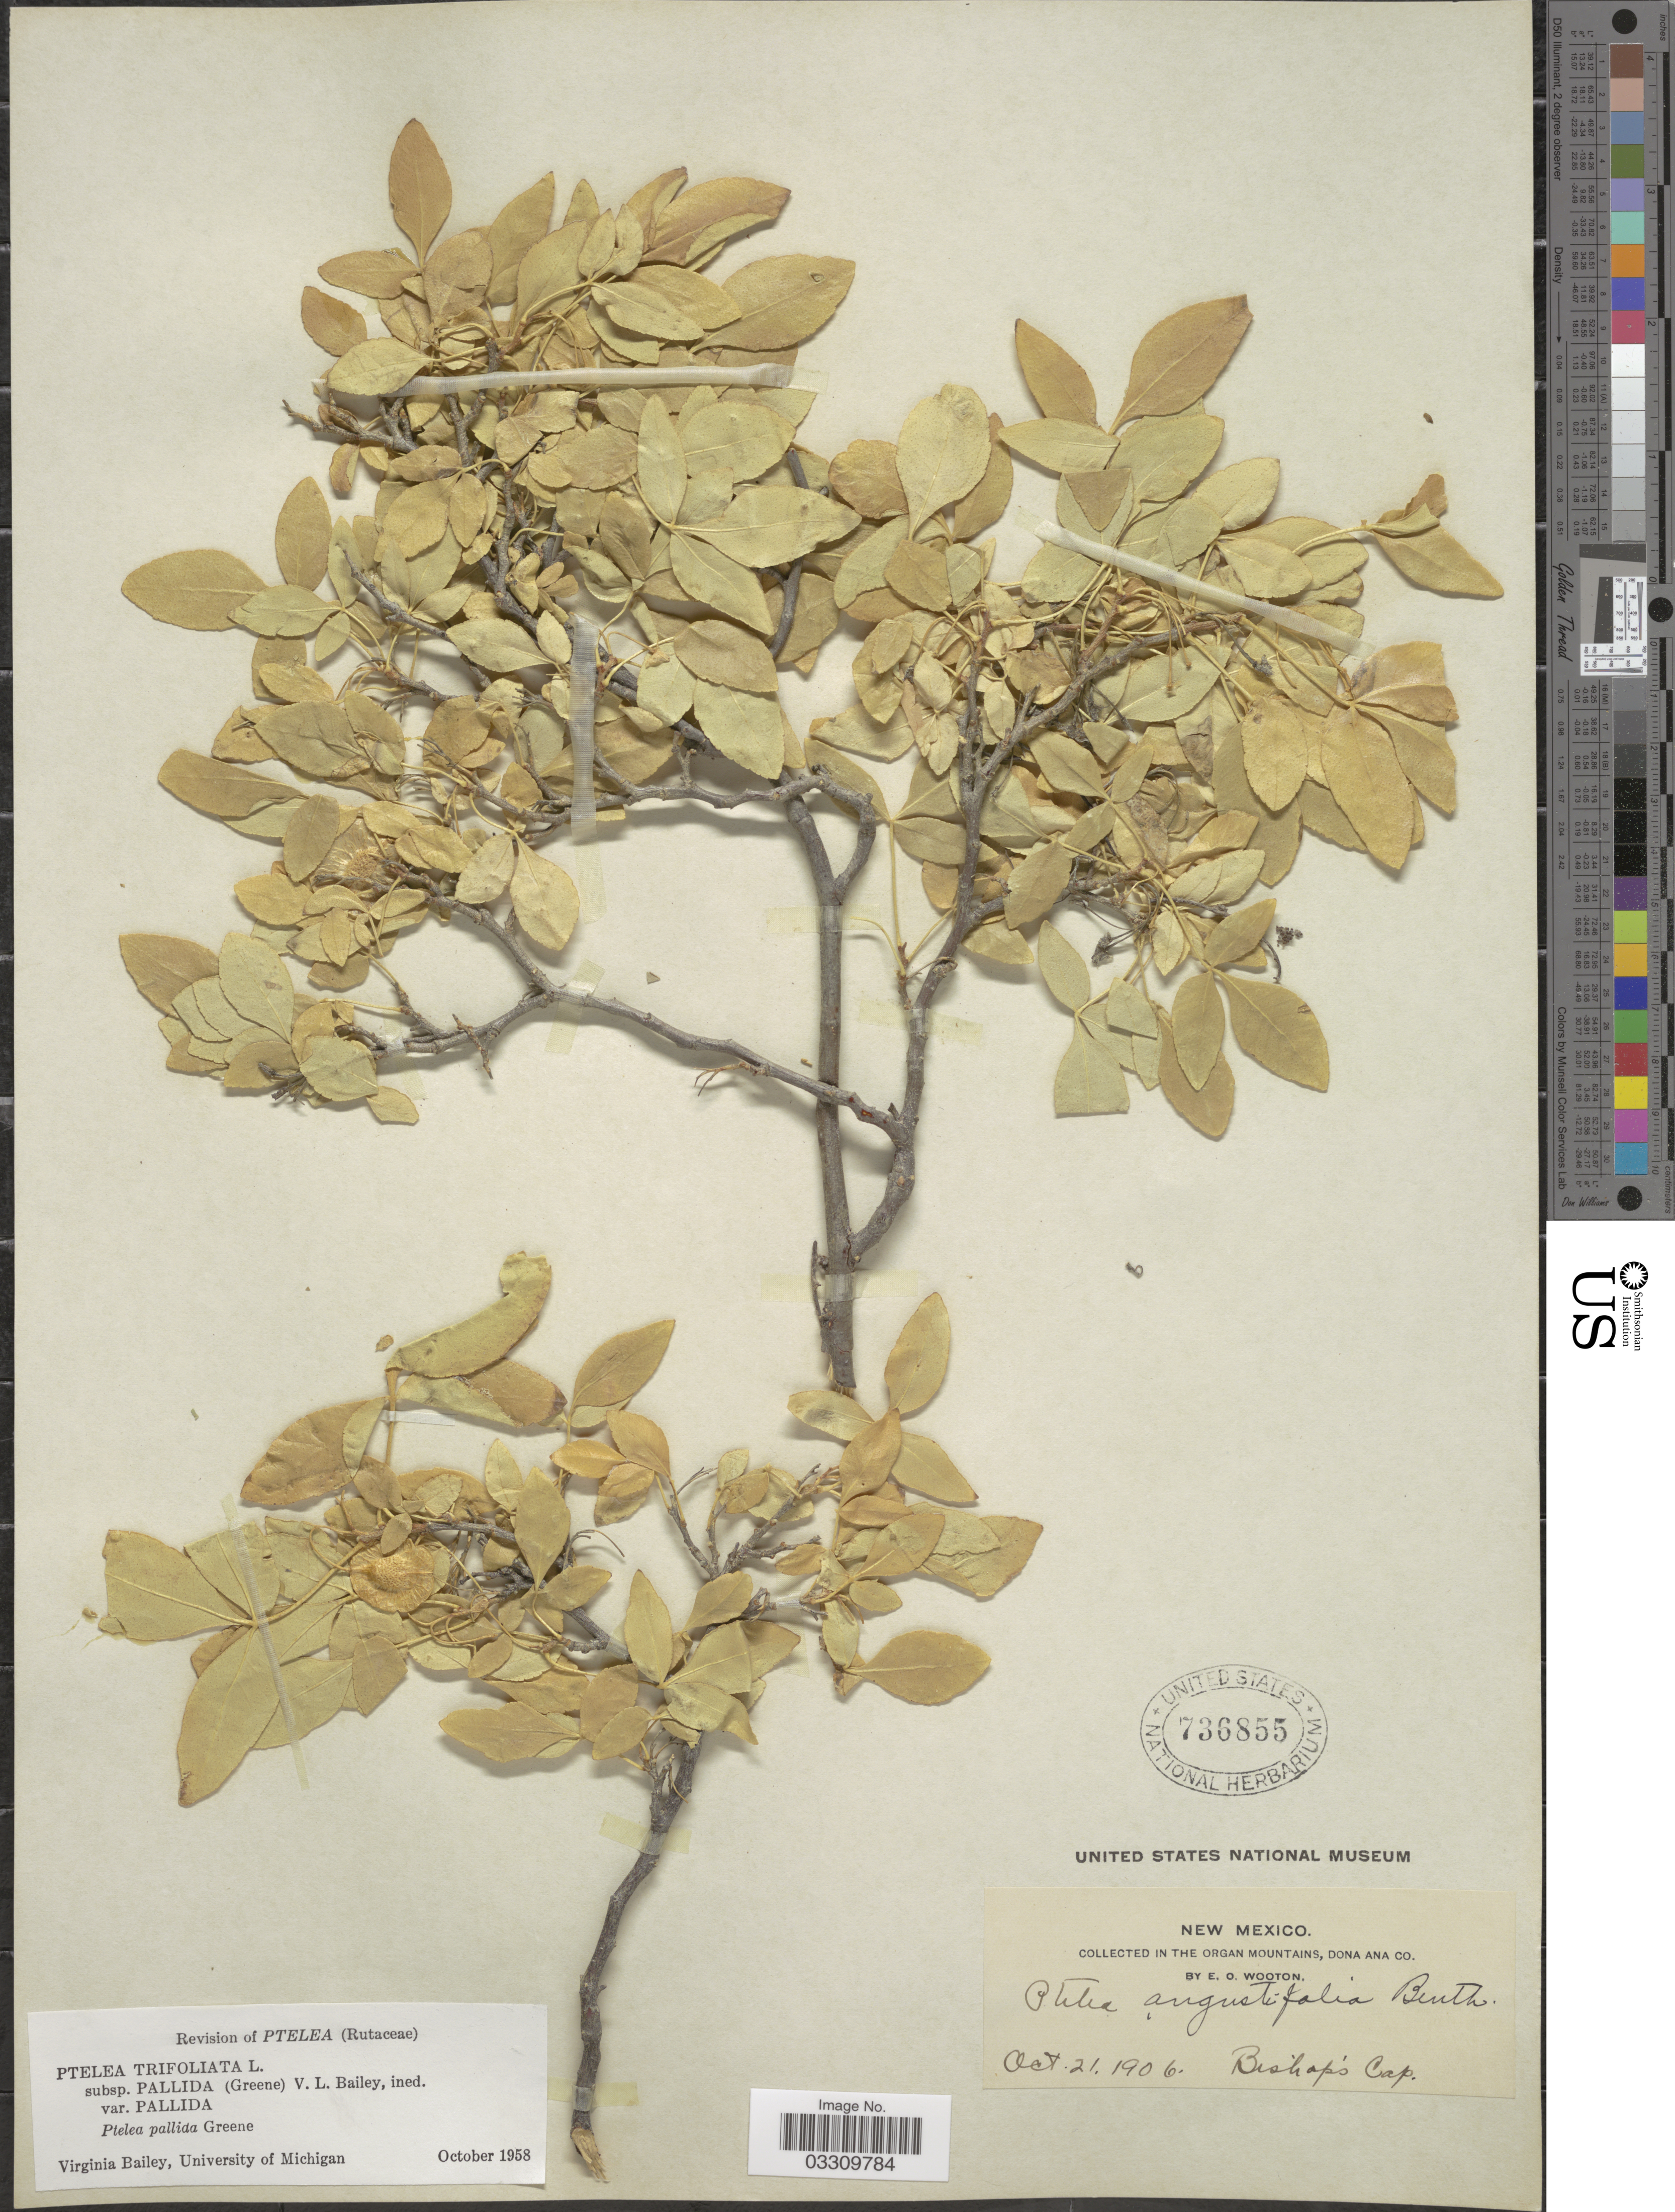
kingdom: Plantae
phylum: Tracheophyta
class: Magnoliopsida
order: Sapindales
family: Rutaceae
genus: Ptelea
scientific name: Ptelea trifoliata subsp. pallida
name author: (Greene) V. L. Bailey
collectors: E. O. Wooton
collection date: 1906-10-21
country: United States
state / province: New Mexico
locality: The Organ Mountains, Dona Ana Co. Bishop's Cap.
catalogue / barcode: US 736855